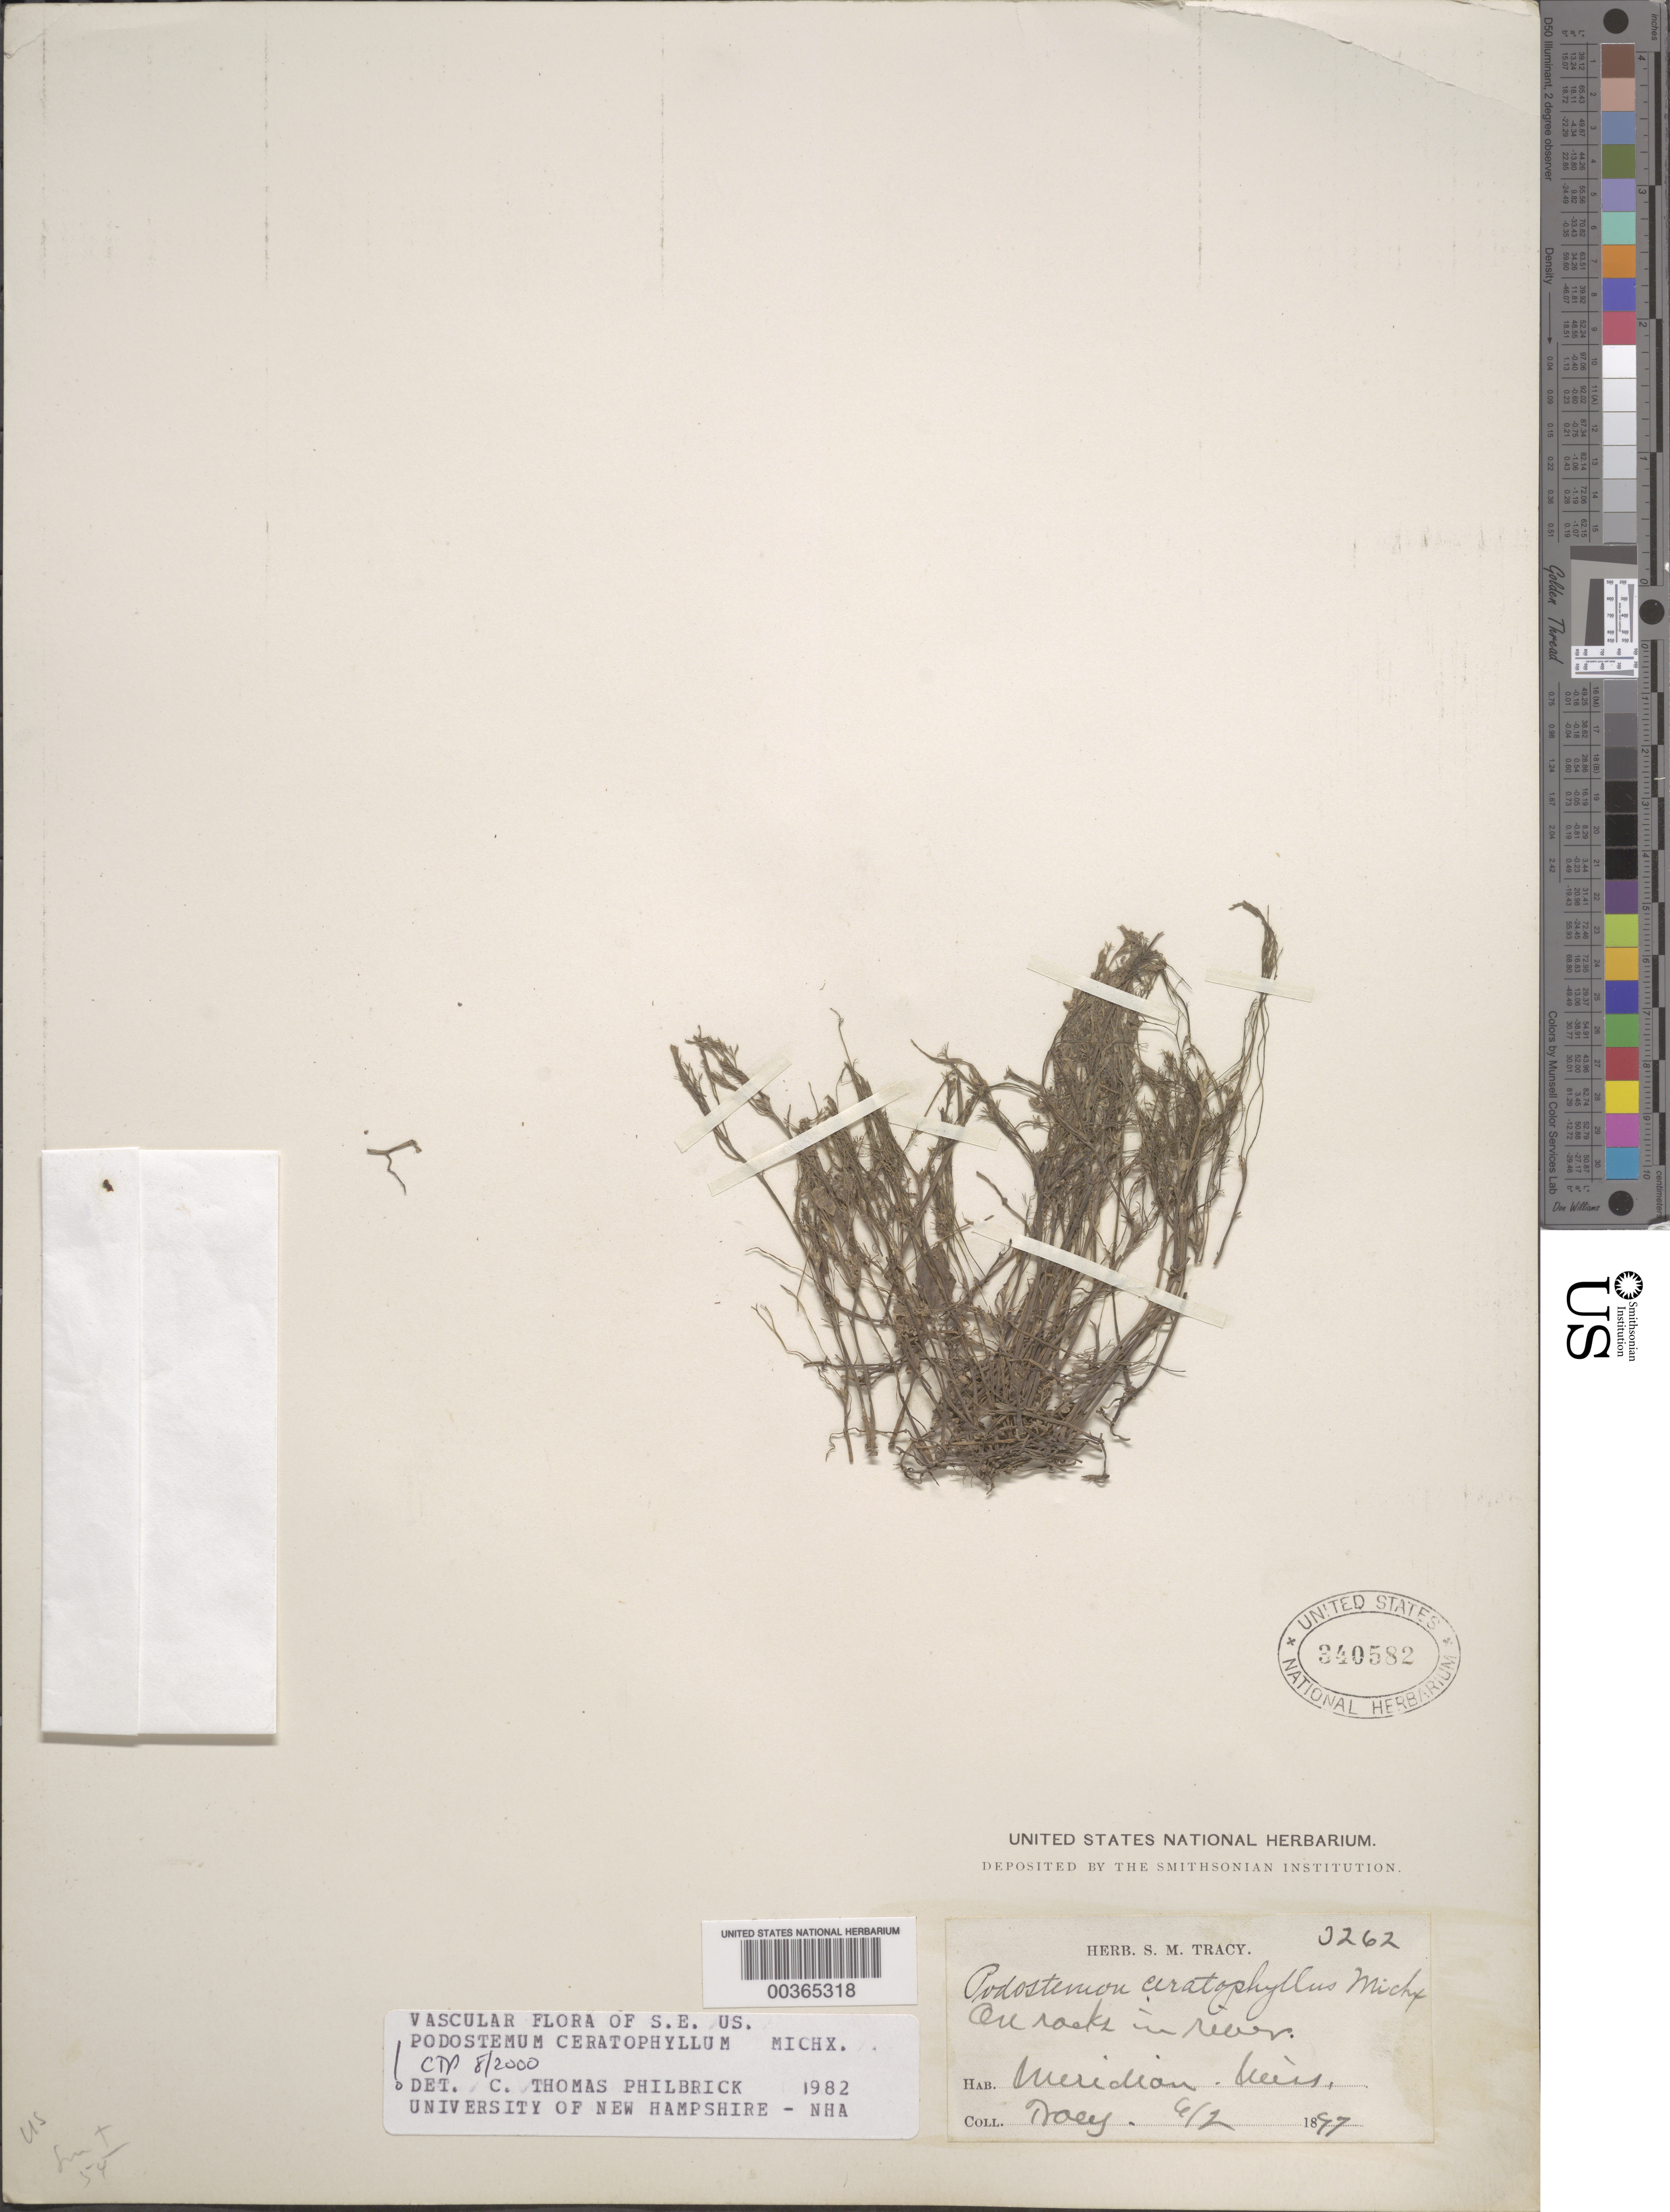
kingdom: Plantae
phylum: Tracheophyta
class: Magnoliopsida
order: Malpighiales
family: Podostemaceae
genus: Podostemum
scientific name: Podostemum ceratophylllum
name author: Michx.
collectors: S. M. Tracy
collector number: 3262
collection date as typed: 06 Feb 1897 or 02 Jun 1897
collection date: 1897-02-06 or 1897-06-02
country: United States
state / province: Mississippi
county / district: Lauderdale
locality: Meridian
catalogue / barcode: US 340582